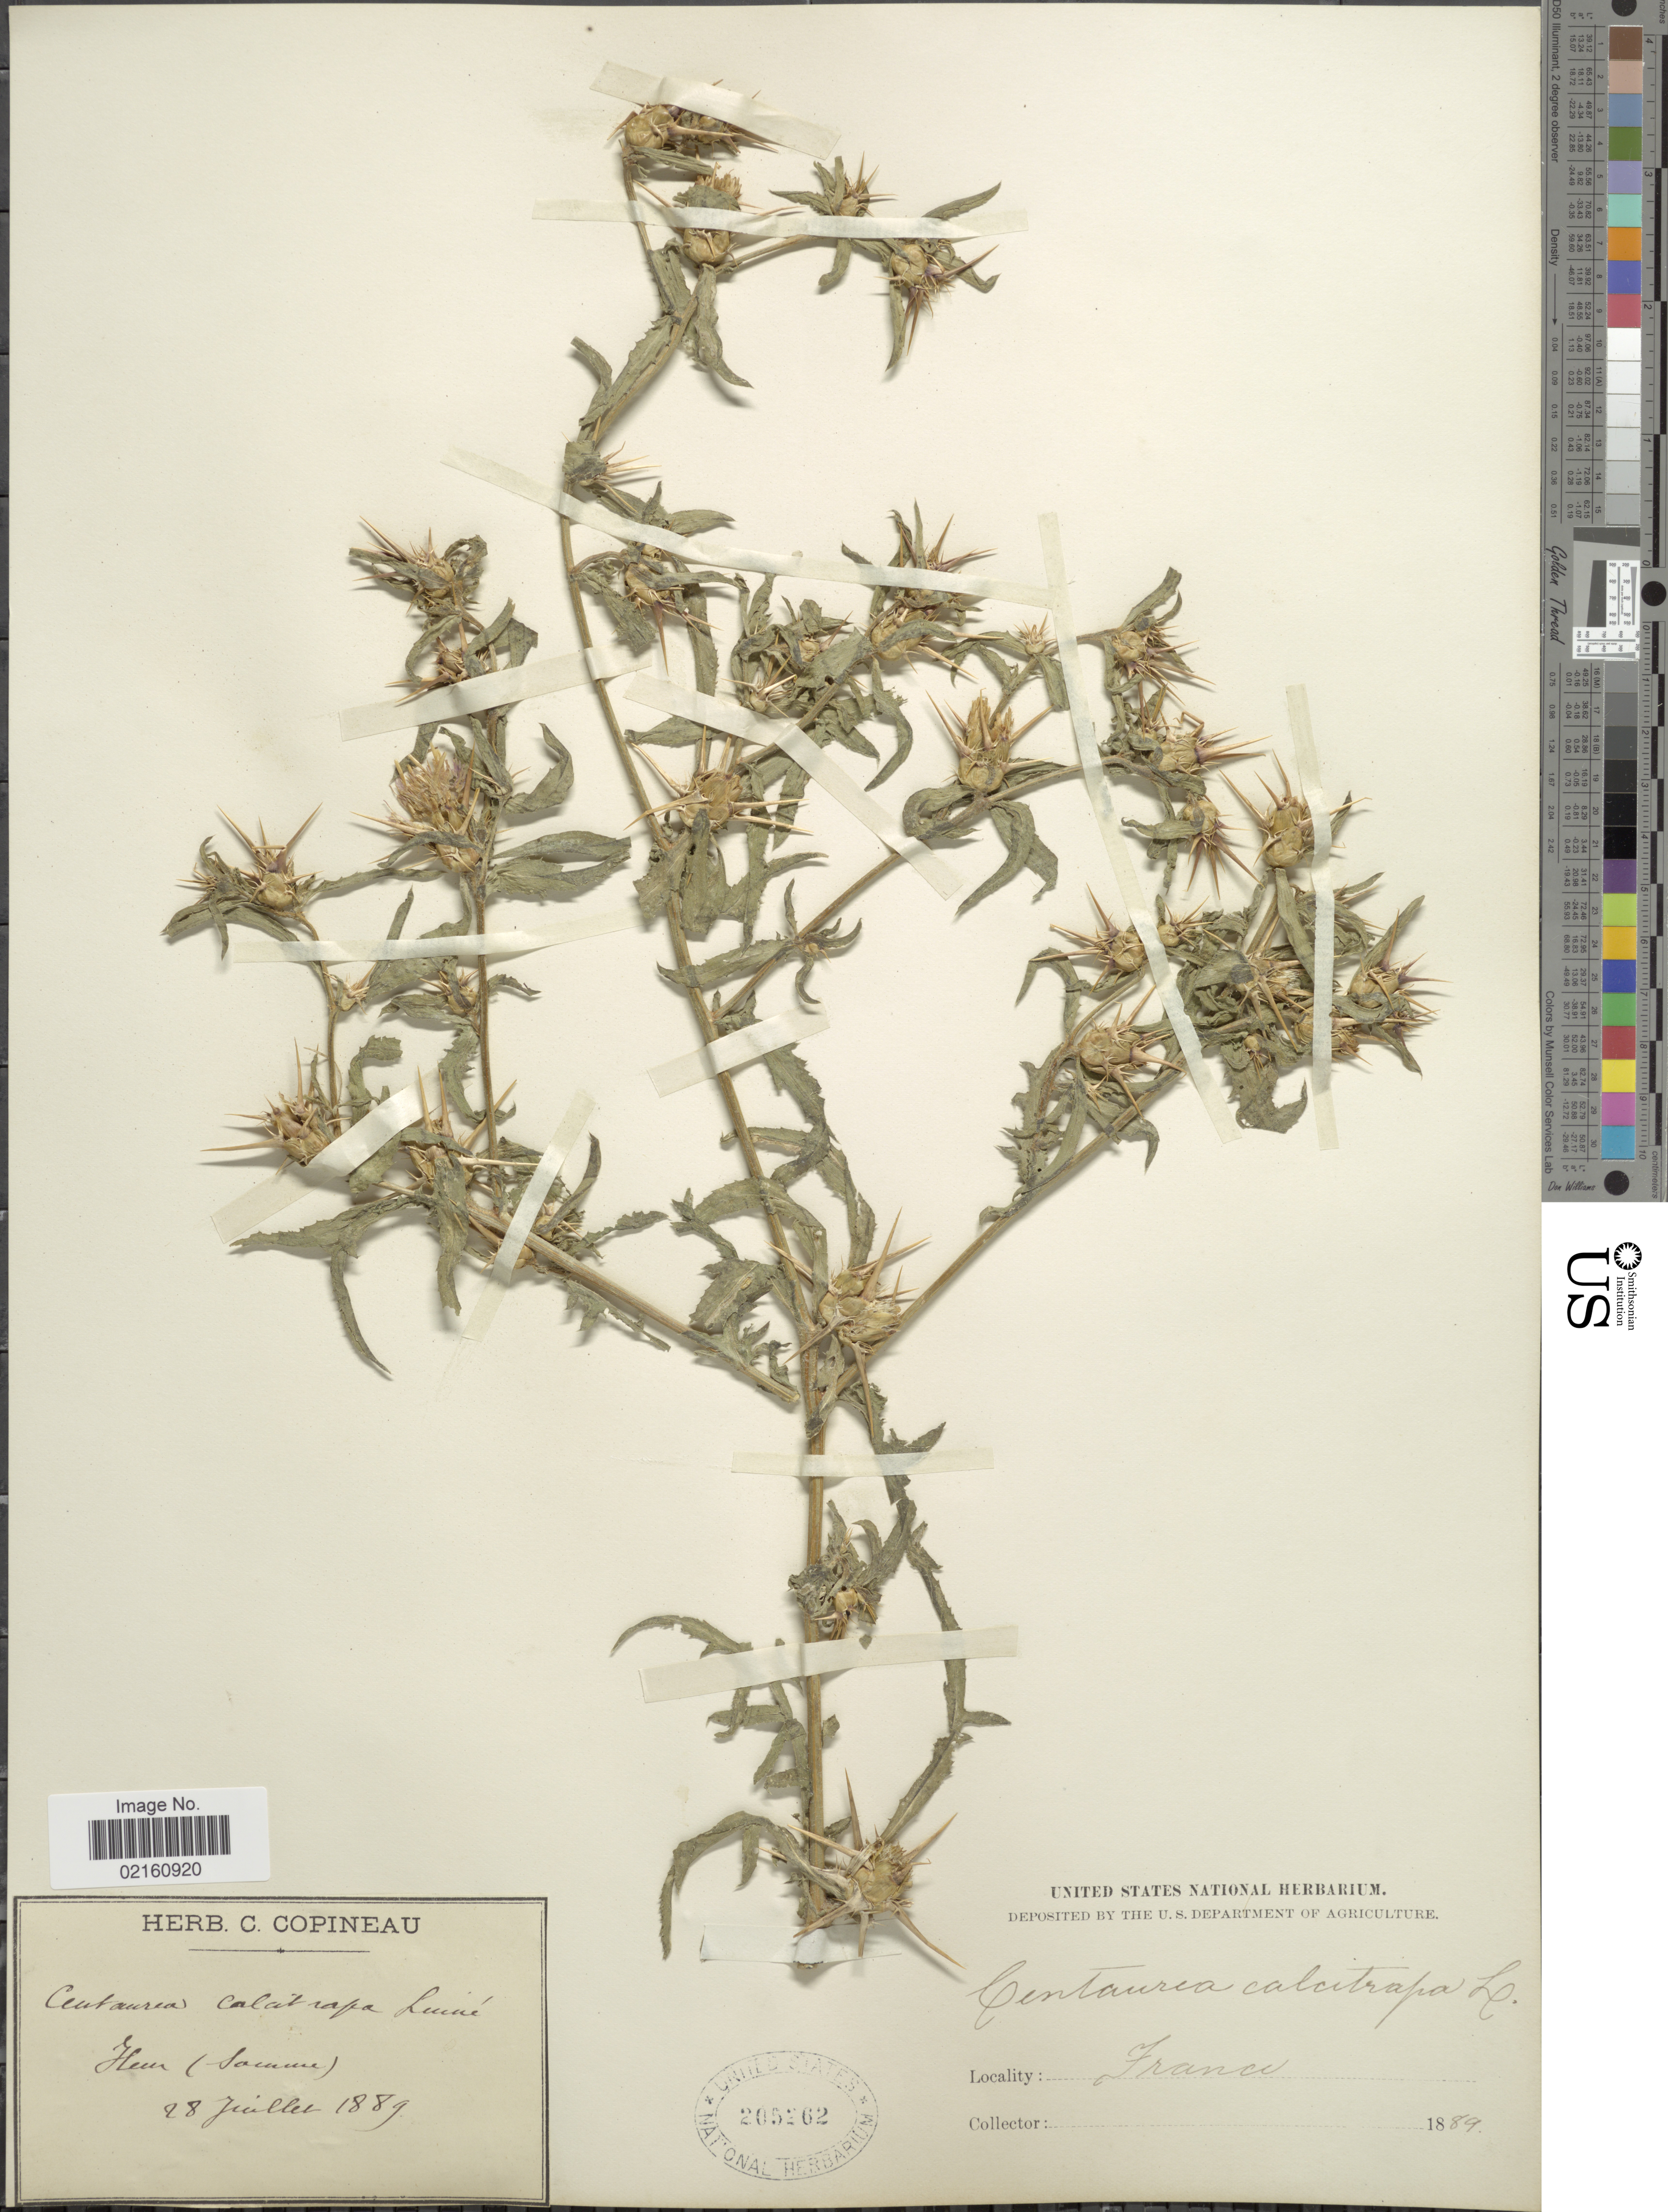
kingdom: Plantae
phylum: Tracheophyta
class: Magnoliopsida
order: Asterales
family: Asteraceae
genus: Centaurea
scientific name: Centaurea calcitrapa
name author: L.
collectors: ex herb. C. Copineau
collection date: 1889-07-28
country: France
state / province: Hauts-de-France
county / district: Somme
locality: Hem (Somme)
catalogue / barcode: US 205262